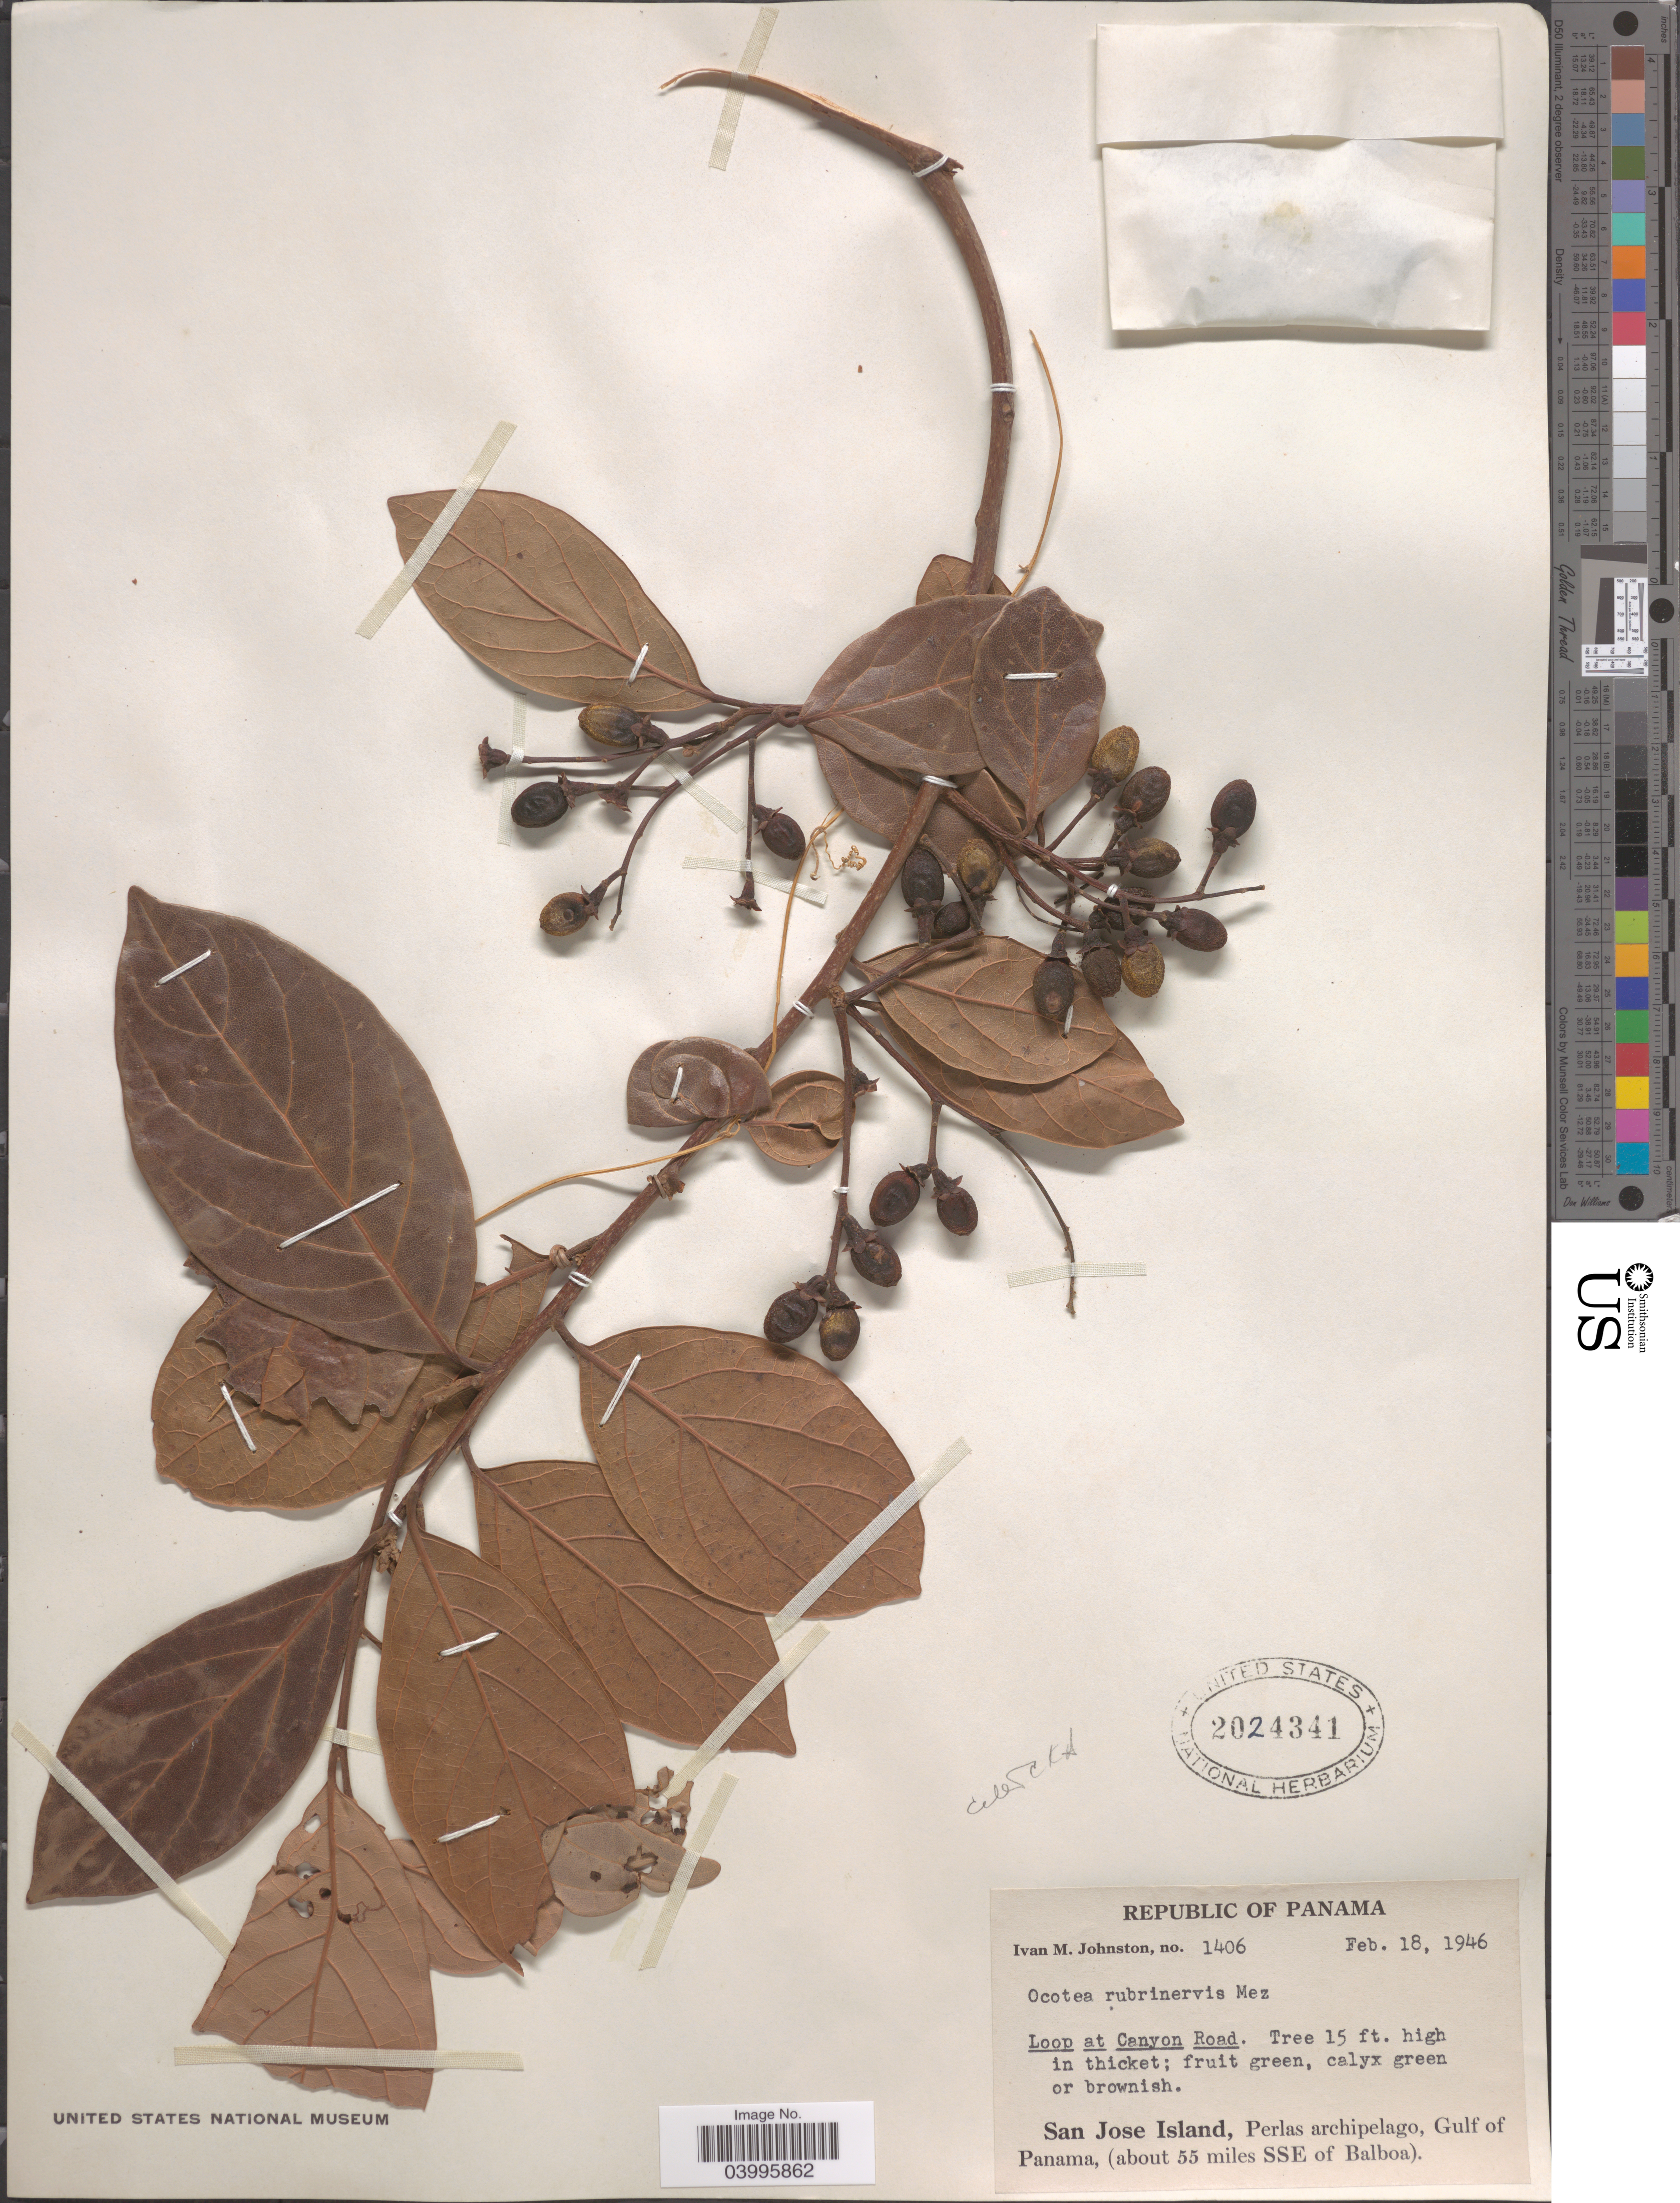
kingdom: Plantae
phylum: Tracheophyta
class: Magnoliopsida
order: Laurales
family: Lauraceae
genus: Ocotea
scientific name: Ocotea rubrinervis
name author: Mez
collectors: I.M. Johnston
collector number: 1406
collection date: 1946-02-18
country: Panama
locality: Republic of Panama. Loop at Canyon Road. San Jose Island, Perlas Archipelago, Gulf of Panama, (about 55 miles SSE of Balboa).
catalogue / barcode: US 2024341